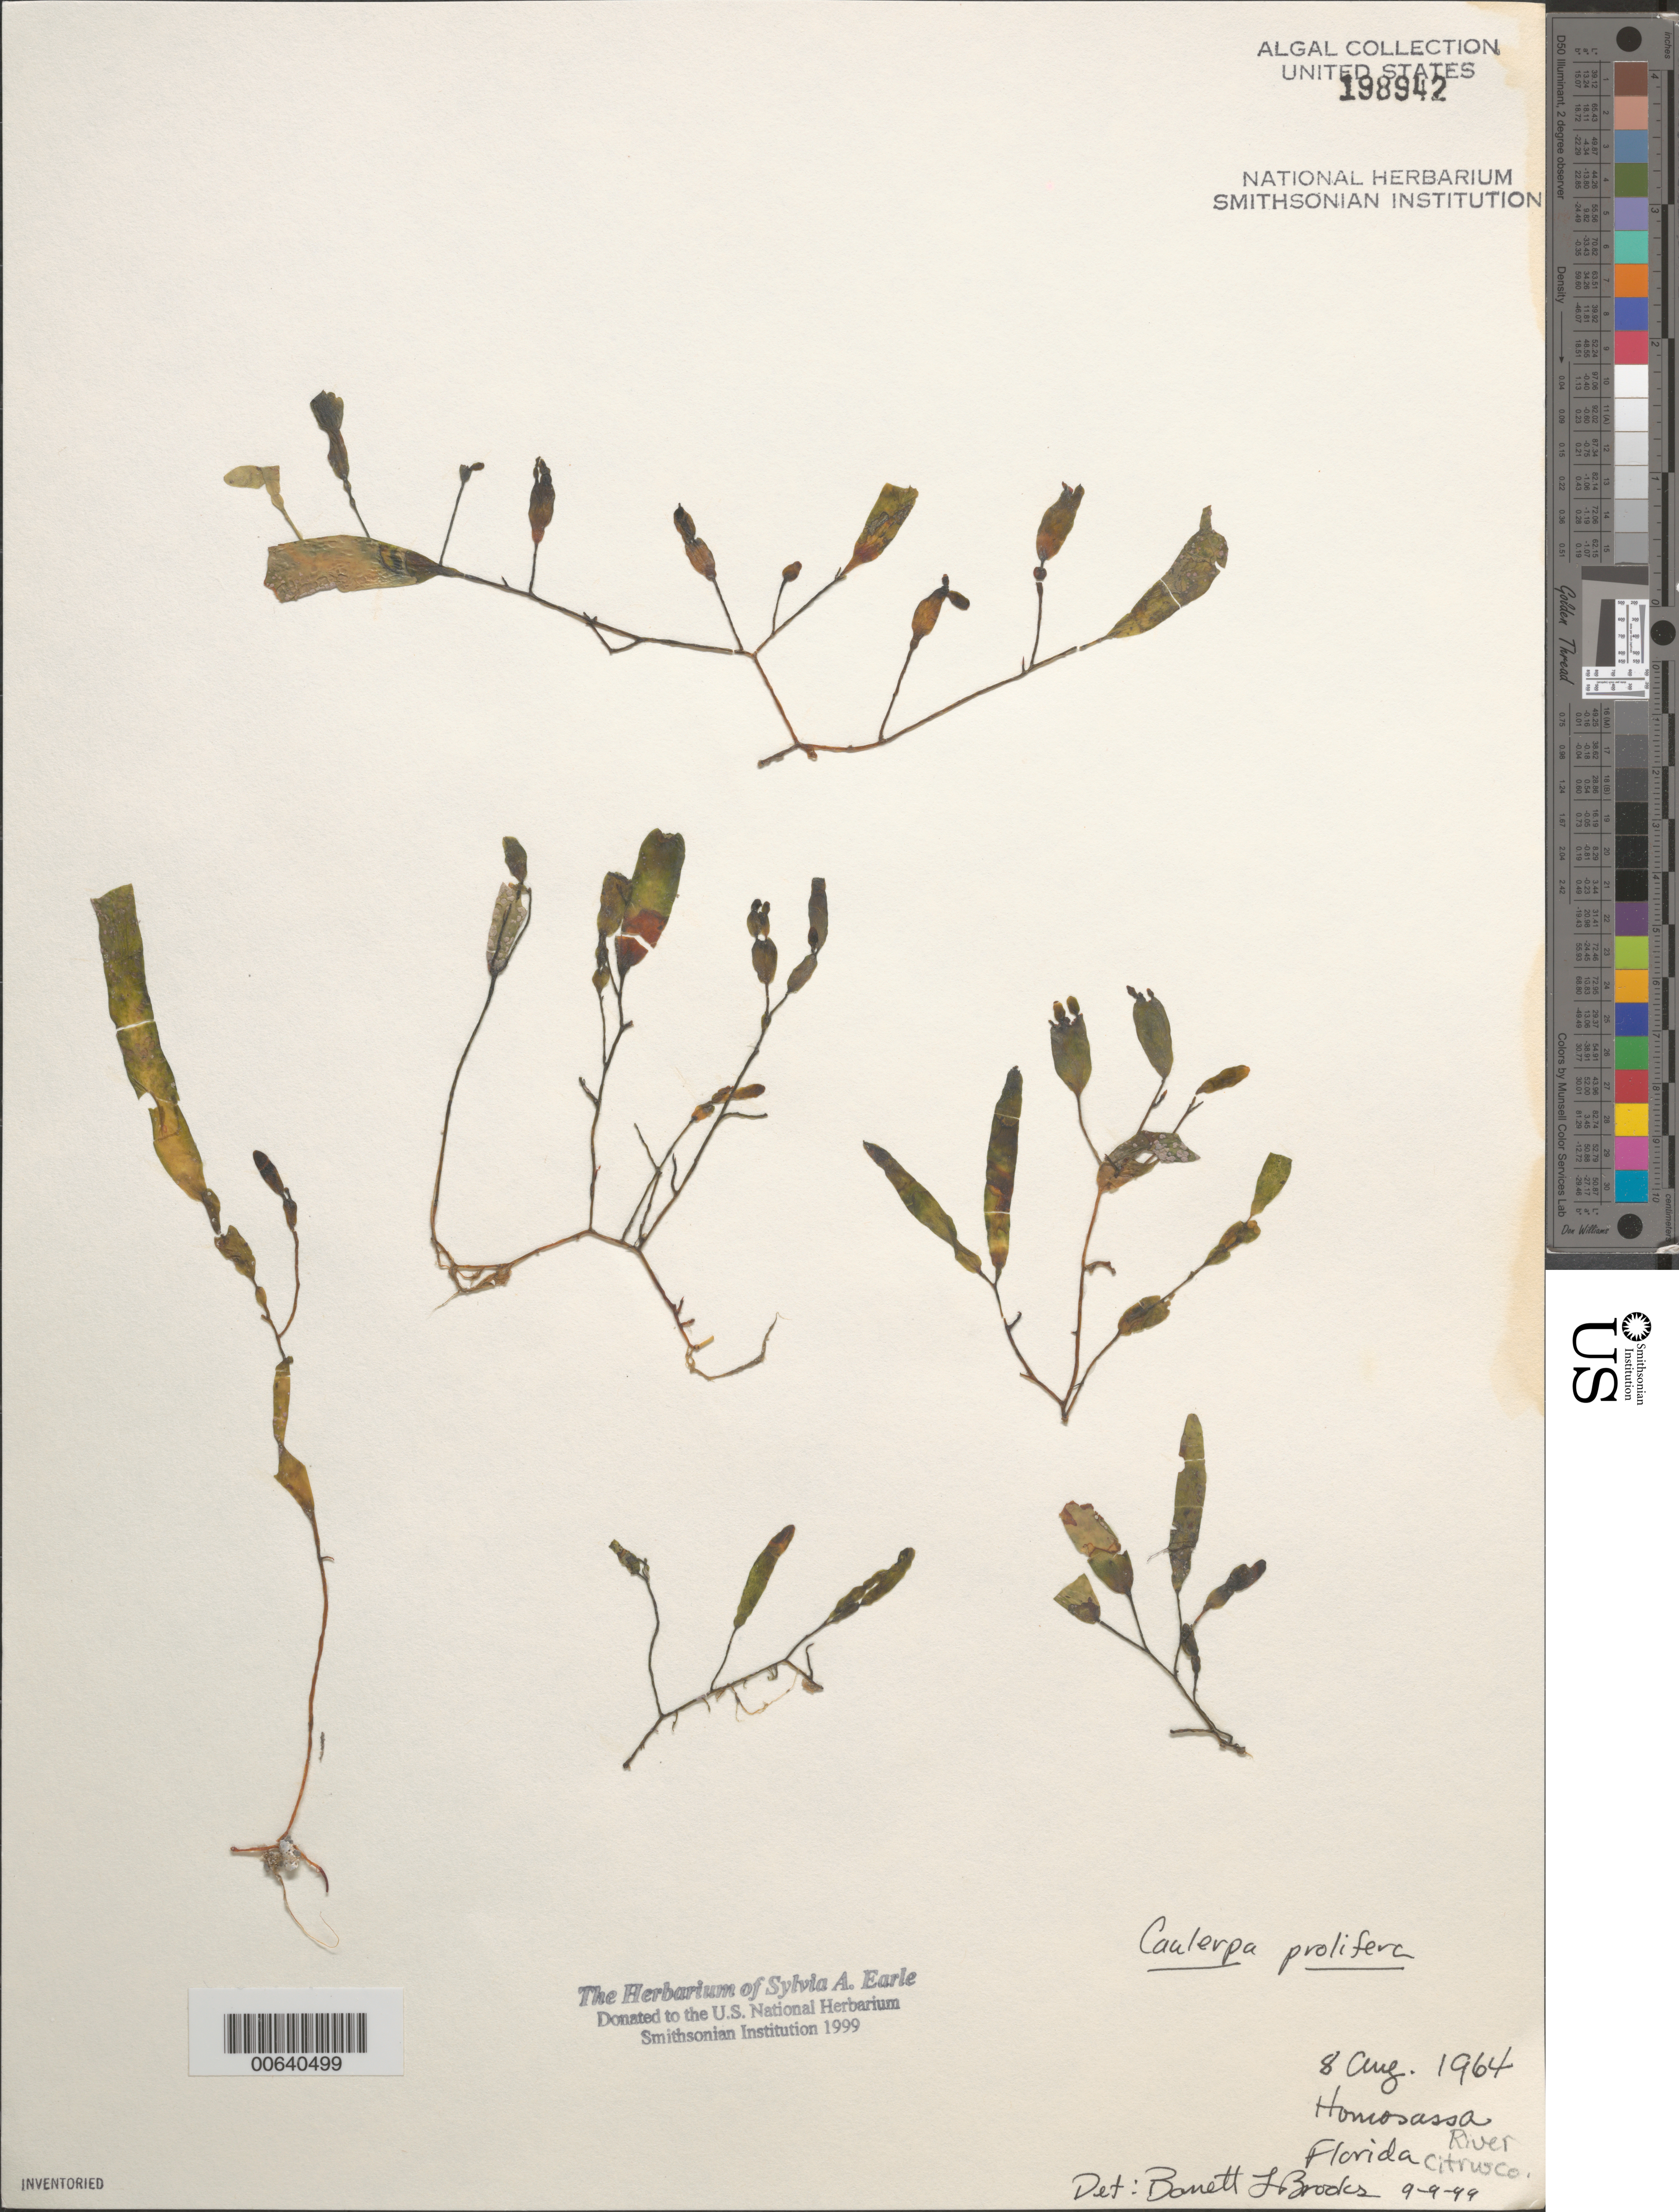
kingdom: Plantae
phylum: Chlorophyta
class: Ulvophyceae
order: Bryopsidales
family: Caulerpaceae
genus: Caulerpa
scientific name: Caulerpa prolifera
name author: (Forssk.) J.V.Lamouroux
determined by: Brooks, B. L., (BOT), Smithsonian Institution - National Museum of Natural History (UNITED STATES)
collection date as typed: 08 Aug 1964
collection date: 1964-08-08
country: United States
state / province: Florida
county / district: Citrus County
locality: Homosassa River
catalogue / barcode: US 198942